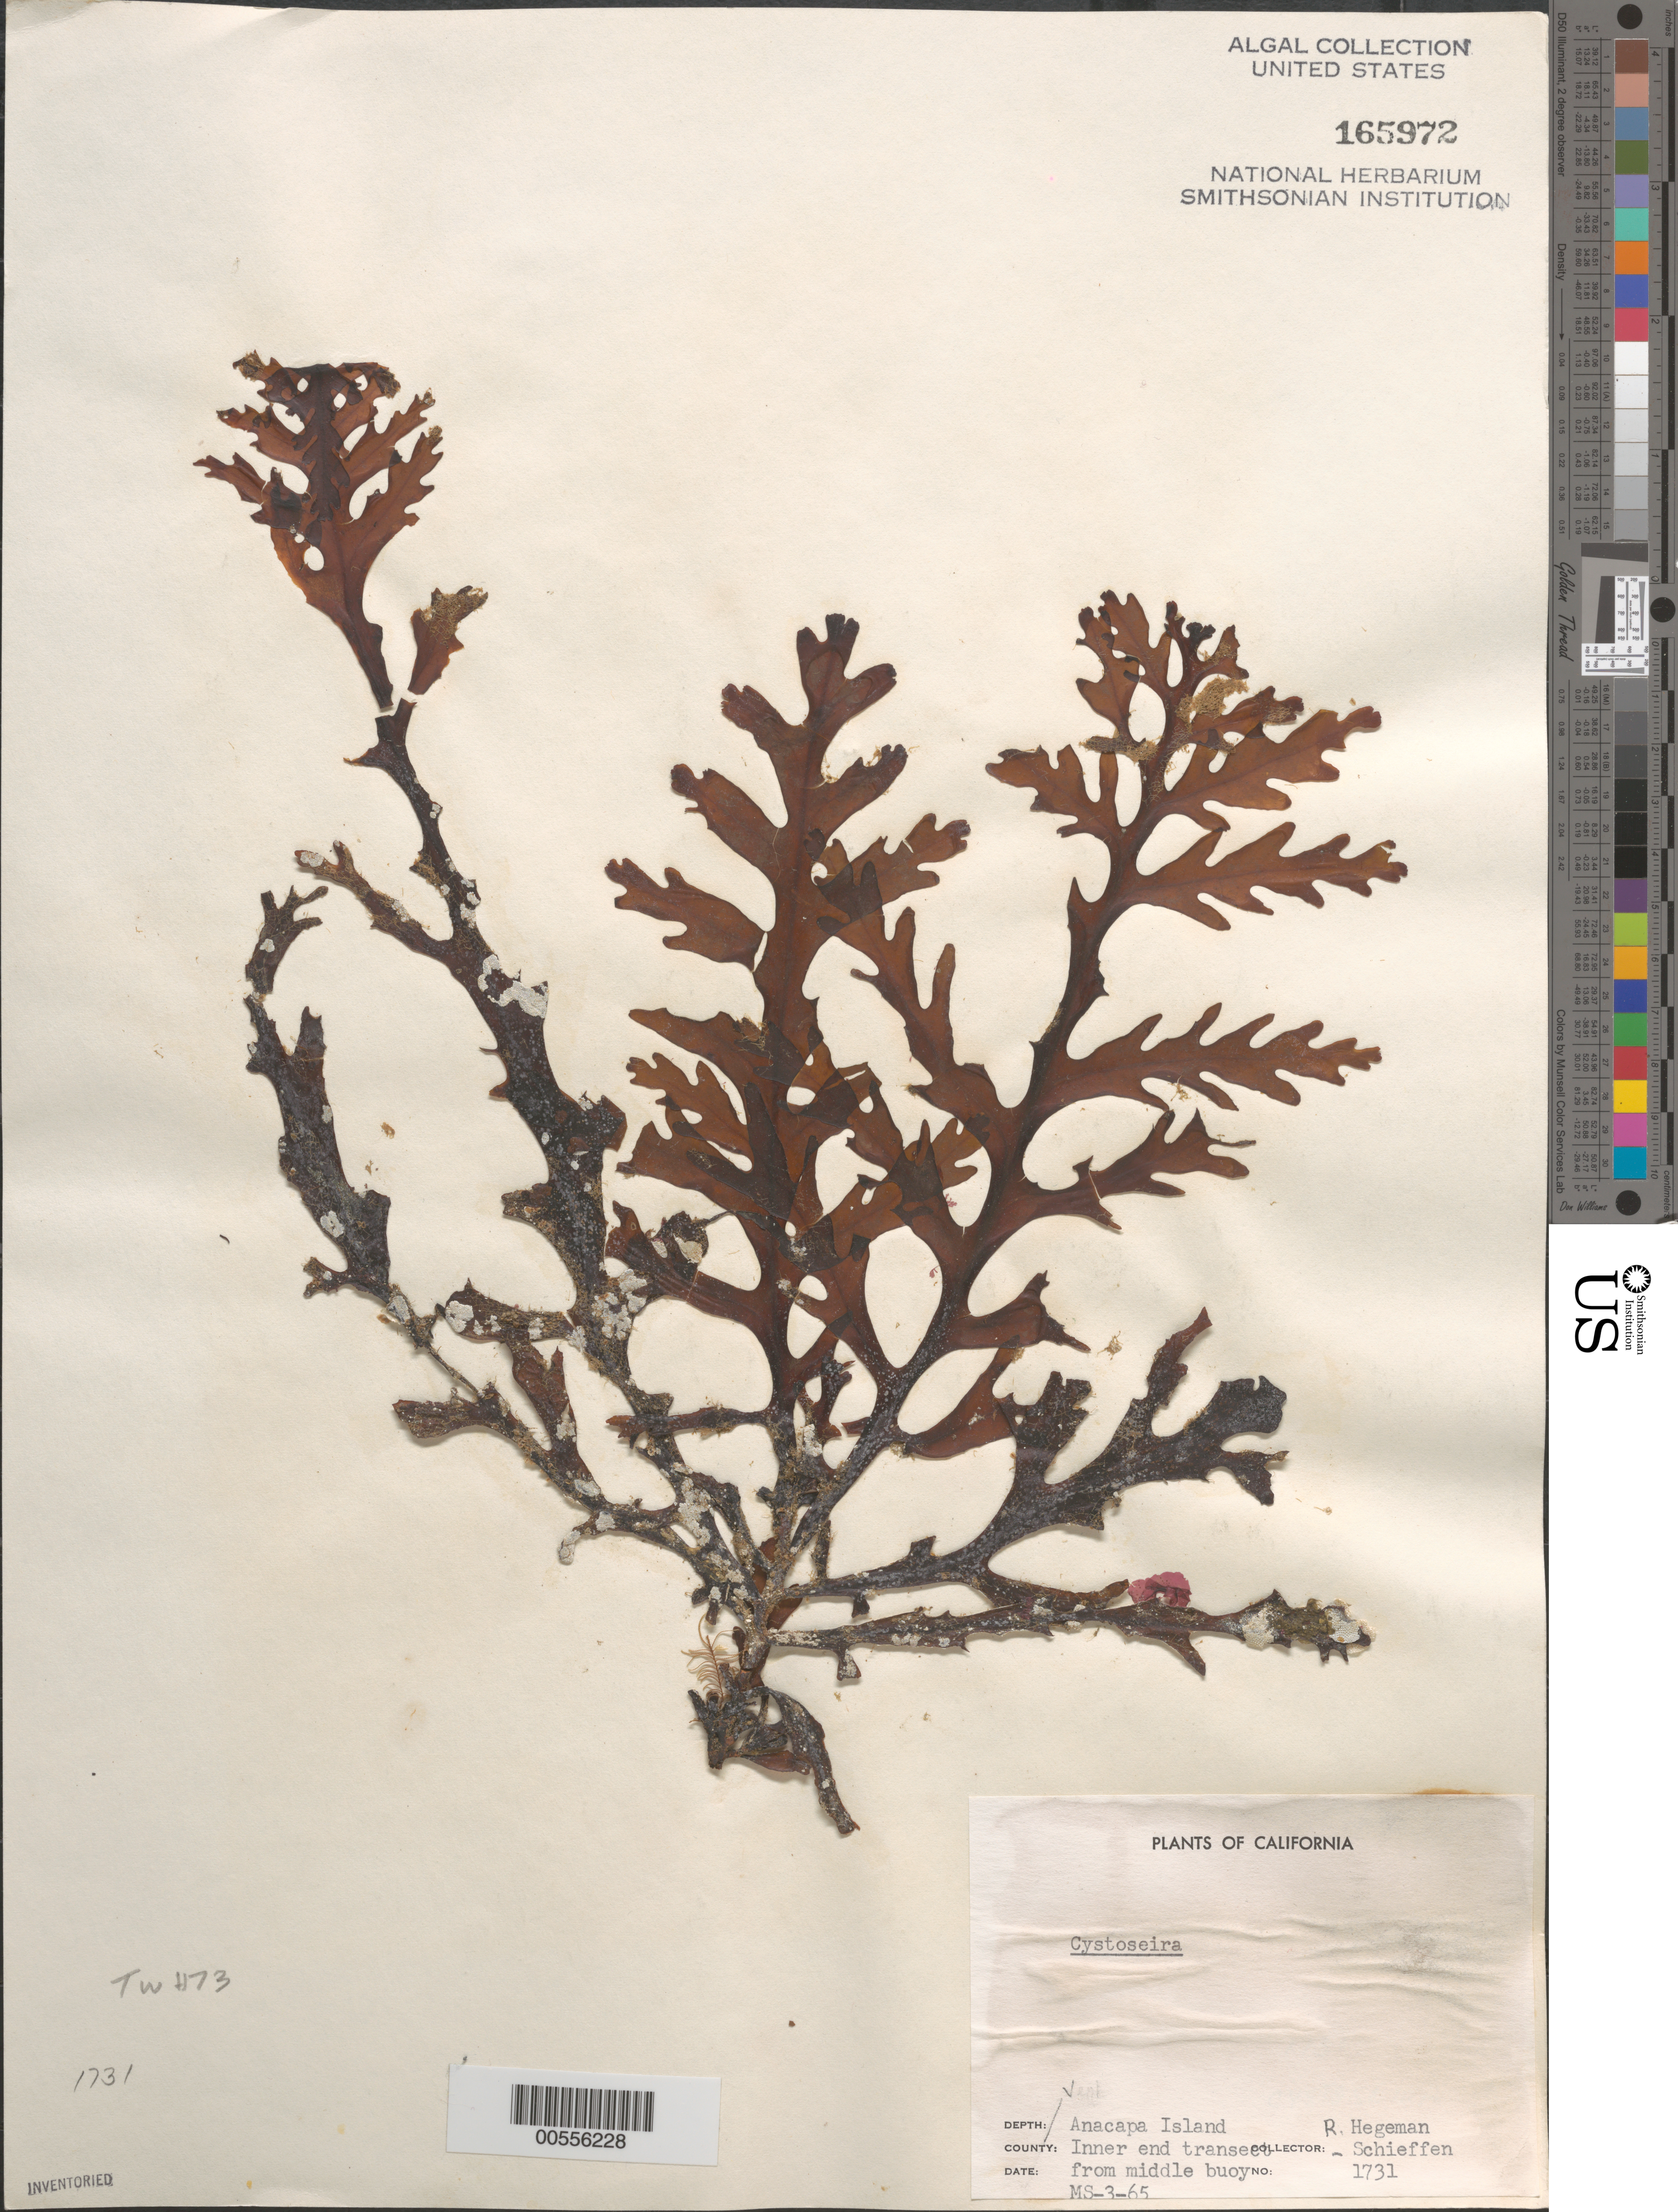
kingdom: Chromista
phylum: Ochrophyta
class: Phaeophyceae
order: Fucales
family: Sargassaceae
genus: Cystoseira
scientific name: Cystoseira sp.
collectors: M. Neushul & -. Schieffen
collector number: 1731 & MS-3-65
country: United States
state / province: California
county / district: Ventura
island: Anacapa Island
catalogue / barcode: US 165972